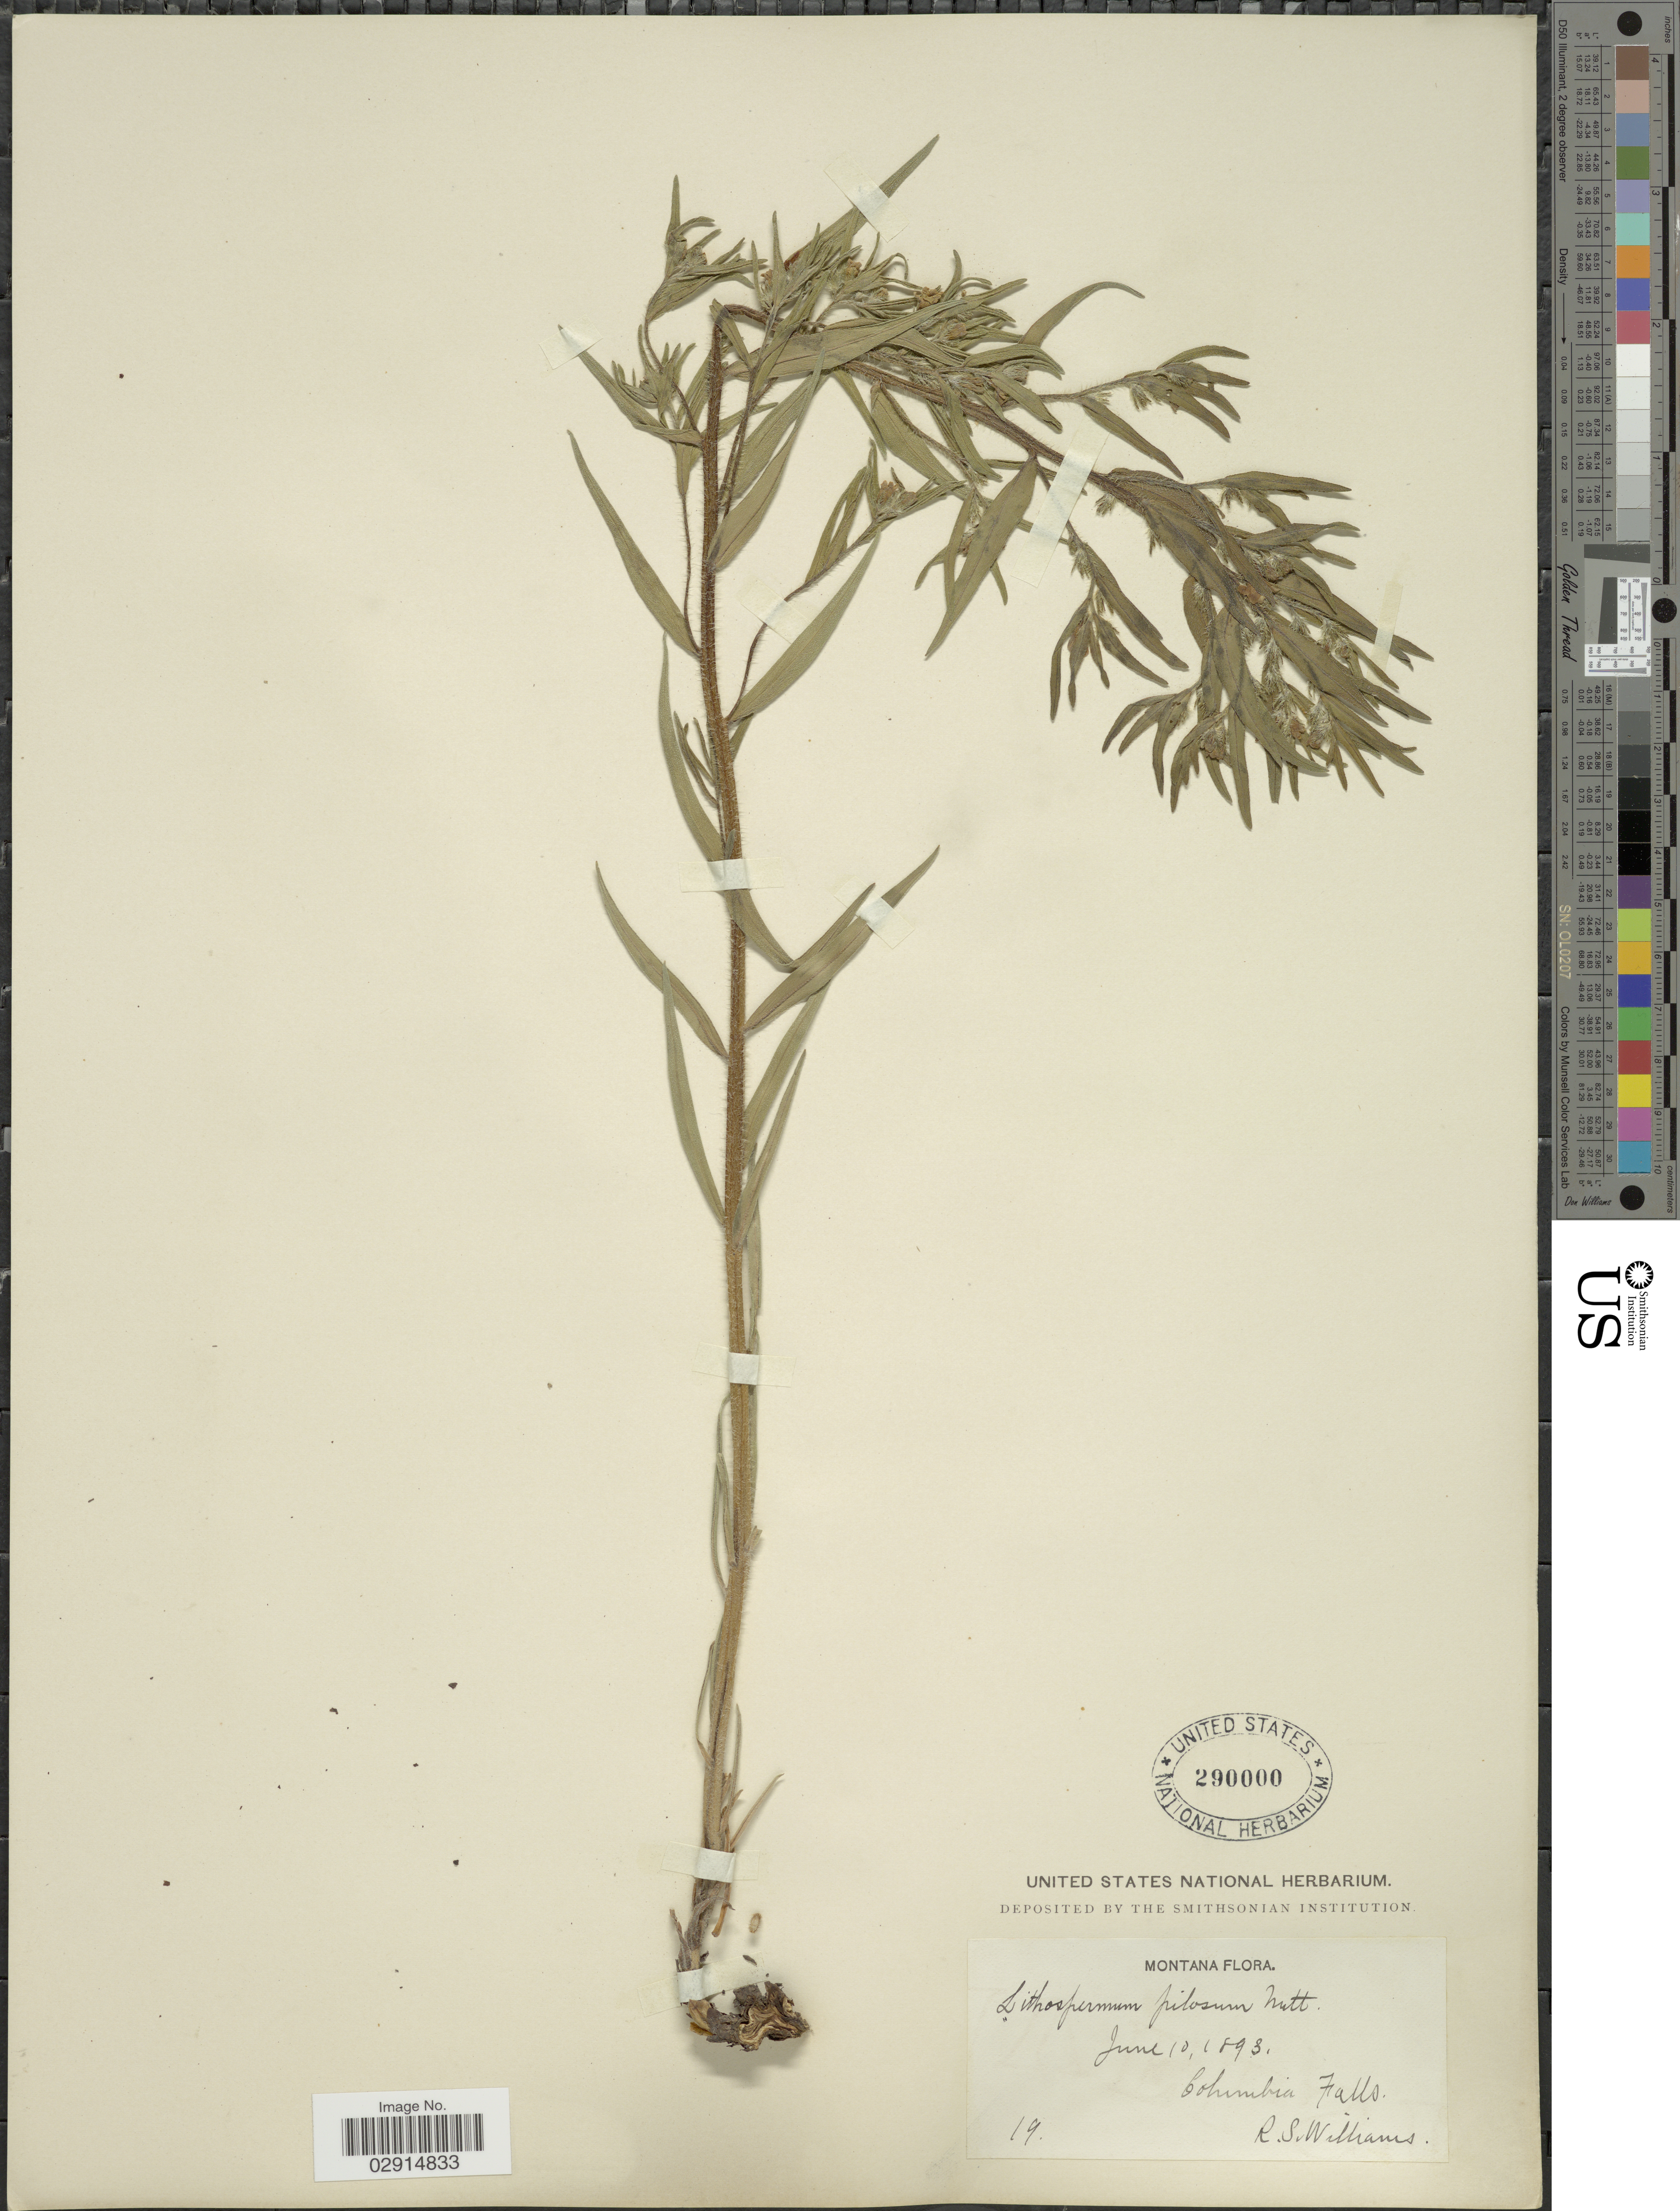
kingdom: Plantae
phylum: Tracheophyta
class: Magnoliopsida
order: Boraginales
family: Boraginaceae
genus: Lithospermum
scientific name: Lithospermum ruderale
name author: Douglas ex Lehm.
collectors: R. S. Williams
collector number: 19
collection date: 1893-06-10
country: United States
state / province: Montana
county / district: Flathead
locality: Columbia Falls.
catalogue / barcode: US 290000